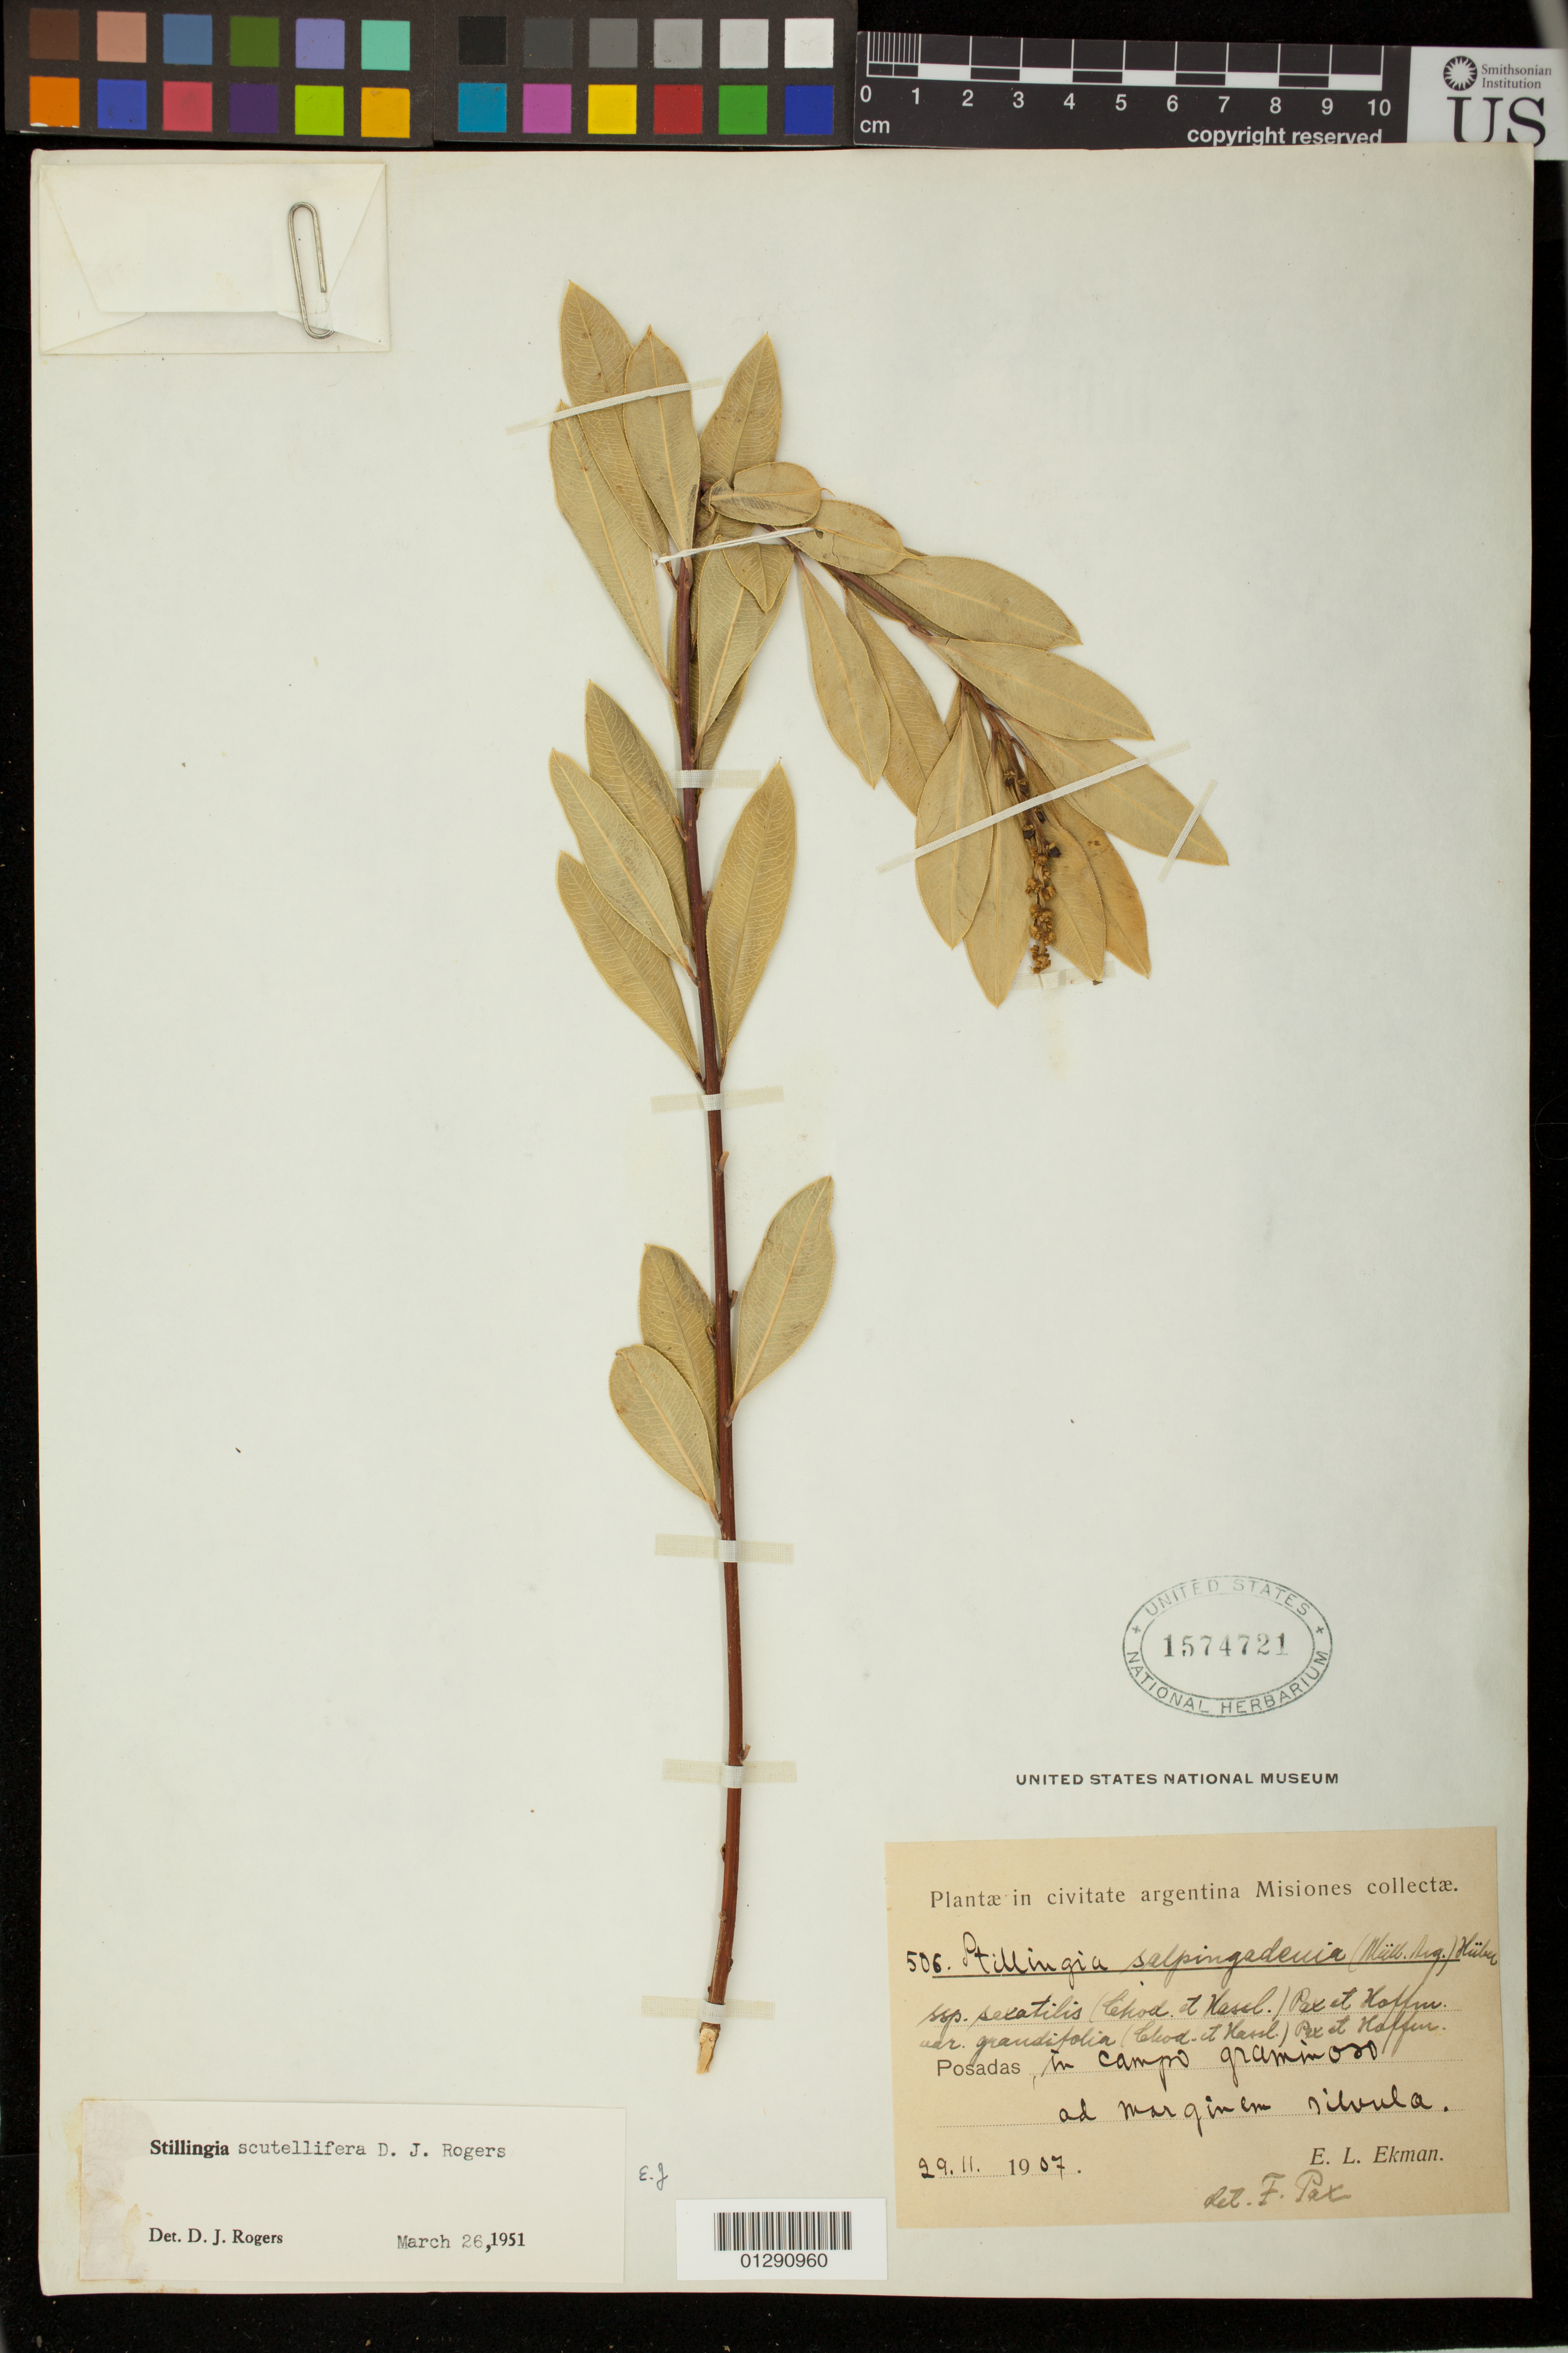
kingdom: Plantae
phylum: Tracheophyta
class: Magnoliopsida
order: Malpighiales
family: Euphorbiaceae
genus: Stillingia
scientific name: Stillingia scutellifera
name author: D.J. Rogers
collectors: E. L. Ekman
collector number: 506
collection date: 1907-11-29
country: Argentina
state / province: Misiones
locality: Posadas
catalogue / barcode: US 1574721